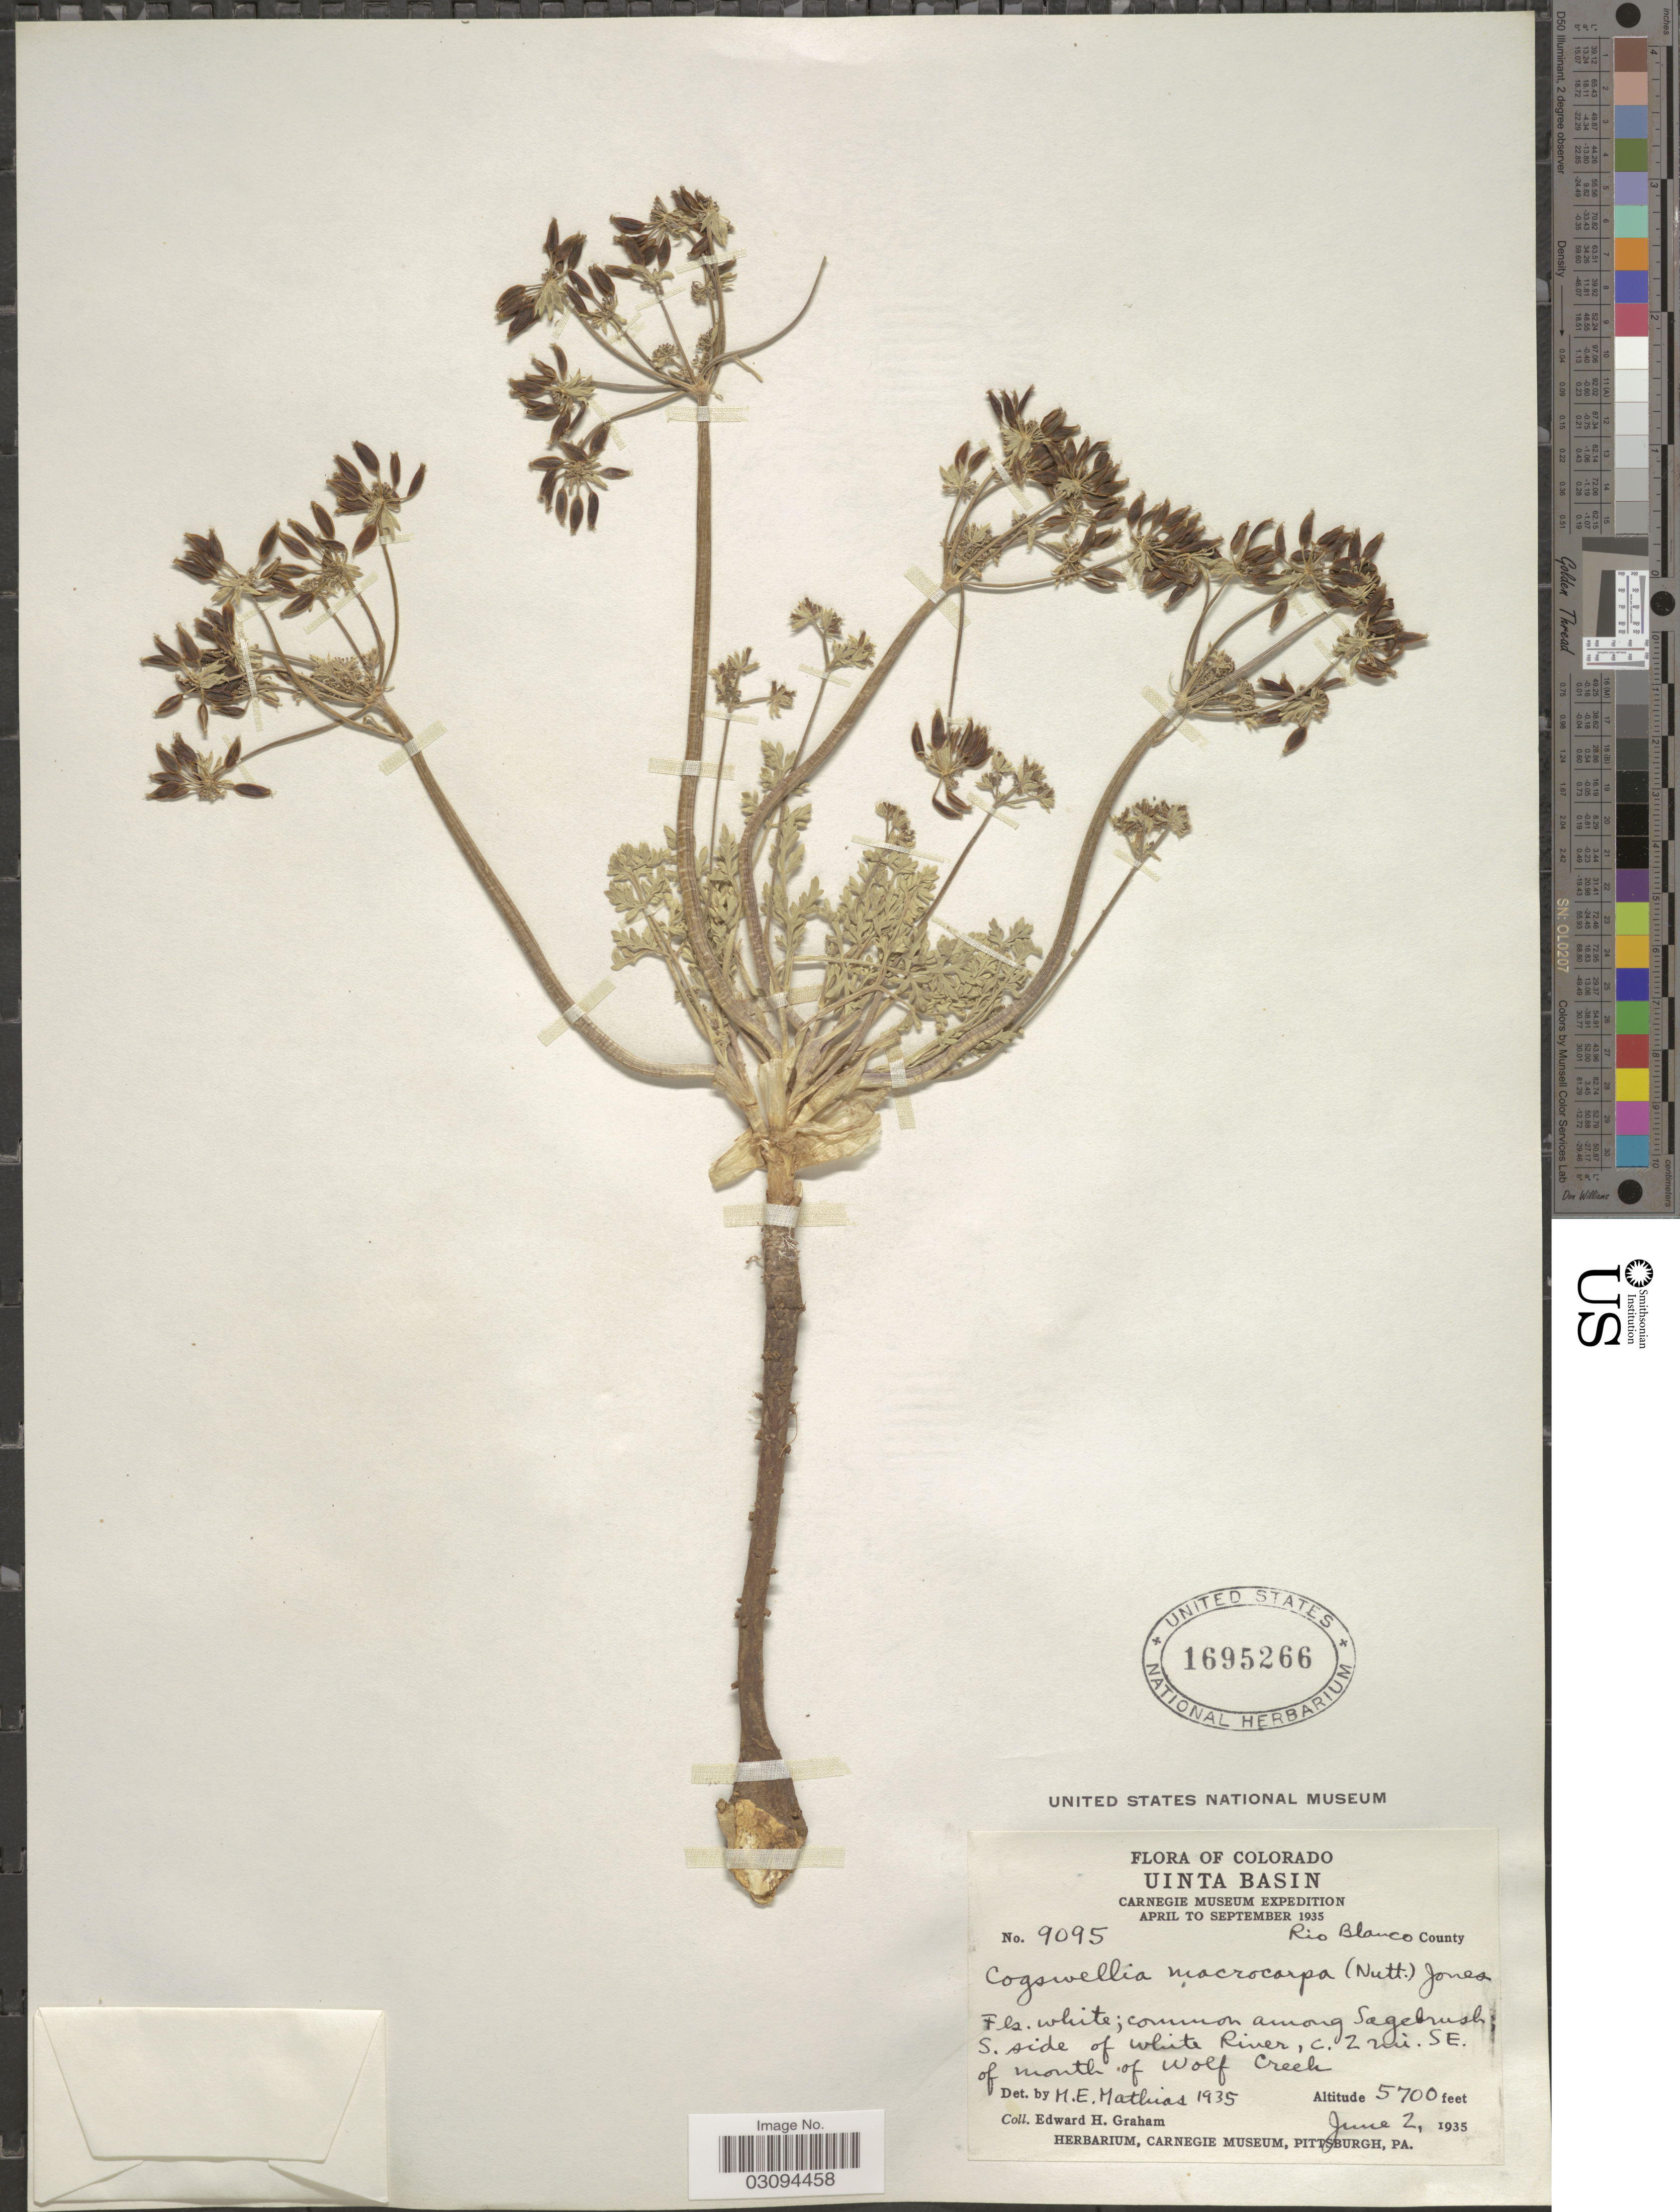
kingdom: Plantae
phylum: Tracheophyta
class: Magnoliopsida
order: Apiales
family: Apiaceae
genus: Lomatium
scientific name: Lomatium macrocarpum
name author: (Hook. et al.) J.M. Coult. & Rose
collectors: E. H. Graham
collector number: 9095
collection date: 1935-06-02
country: United States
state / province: Colorado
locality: Uinta Basin. Common among Sagebrush S. side of White River, c. 2 mi. SE. of mouth of Wolf Creek.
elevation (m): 1737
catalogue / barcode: US 1695266